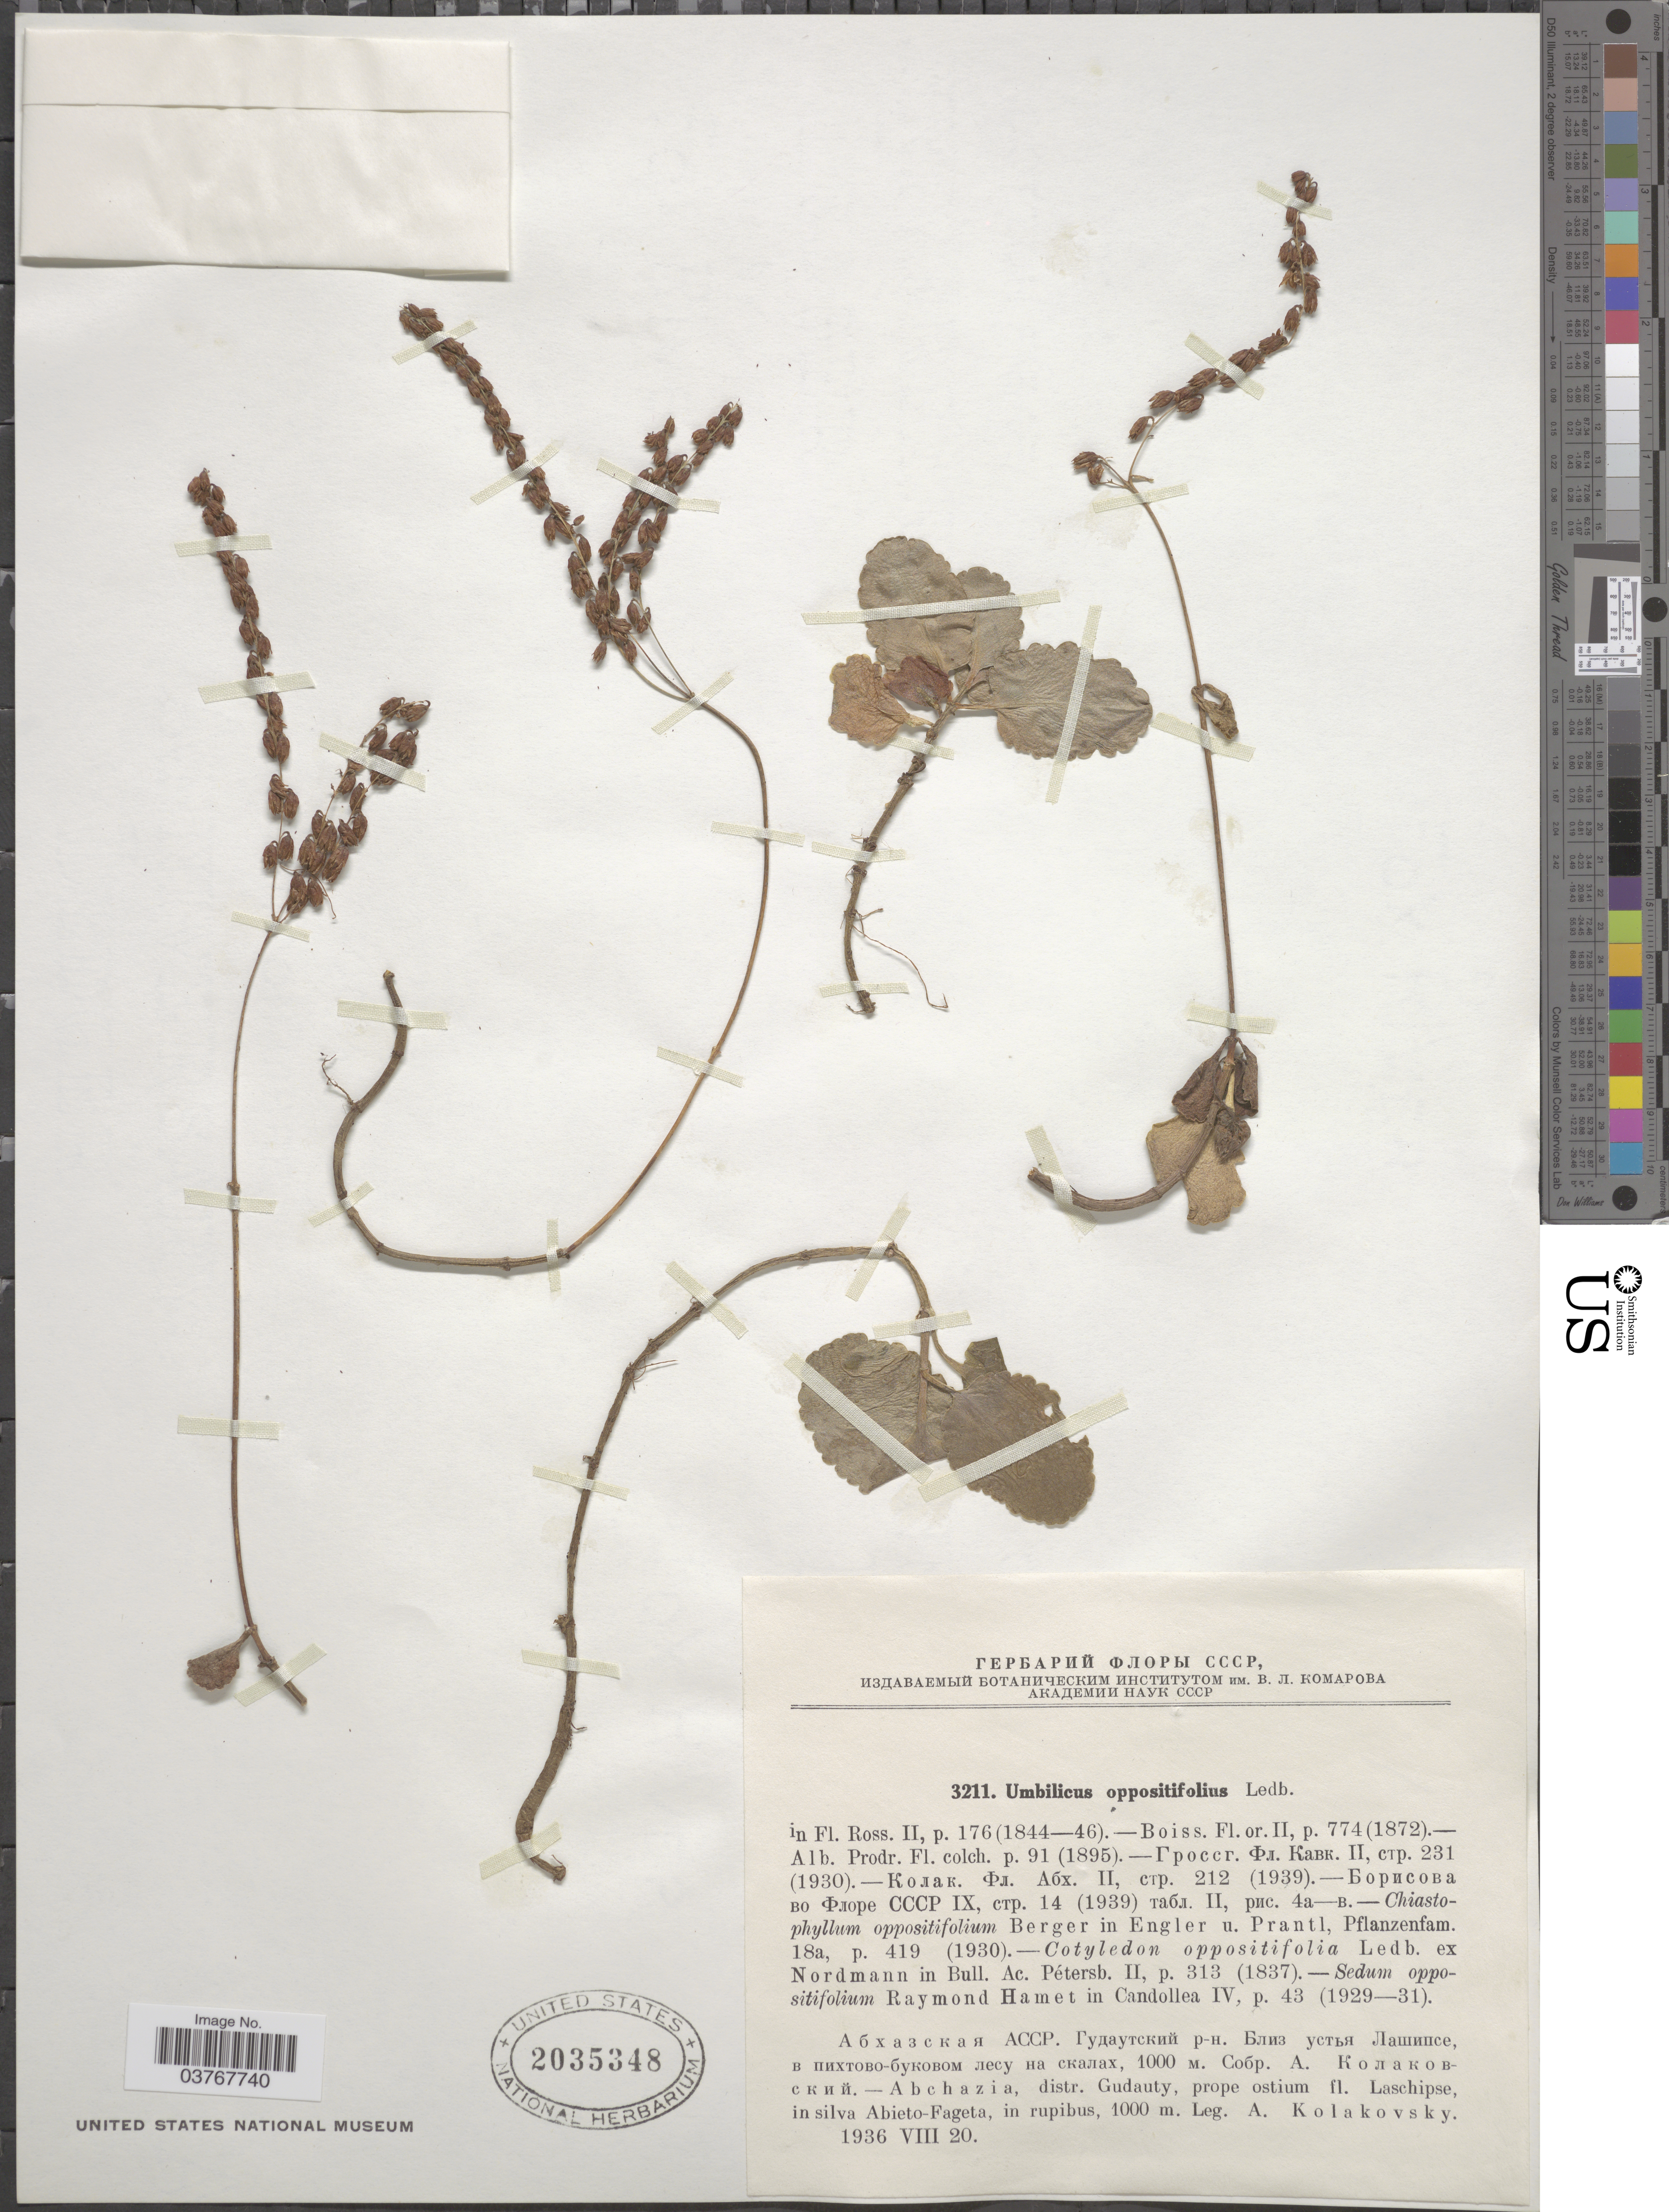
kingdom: Plantae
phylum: Tracheophyta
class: Magnoliopsida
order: Saxifragales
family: Crassulaceae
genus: Chiastophyllum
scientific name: Chiastophyllum oppositifolium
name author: (Ledeb.) A. Berger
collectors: A. Kolakovsky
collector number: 3211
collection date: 1936-08-20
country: Georgia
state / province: Abkhazia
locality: Abchazia, distr. Gudauty, prope ostium fl. Laschipse, in silva Abieto-Fageta, in rupibus.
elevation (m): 1000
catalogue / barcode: US 2035348